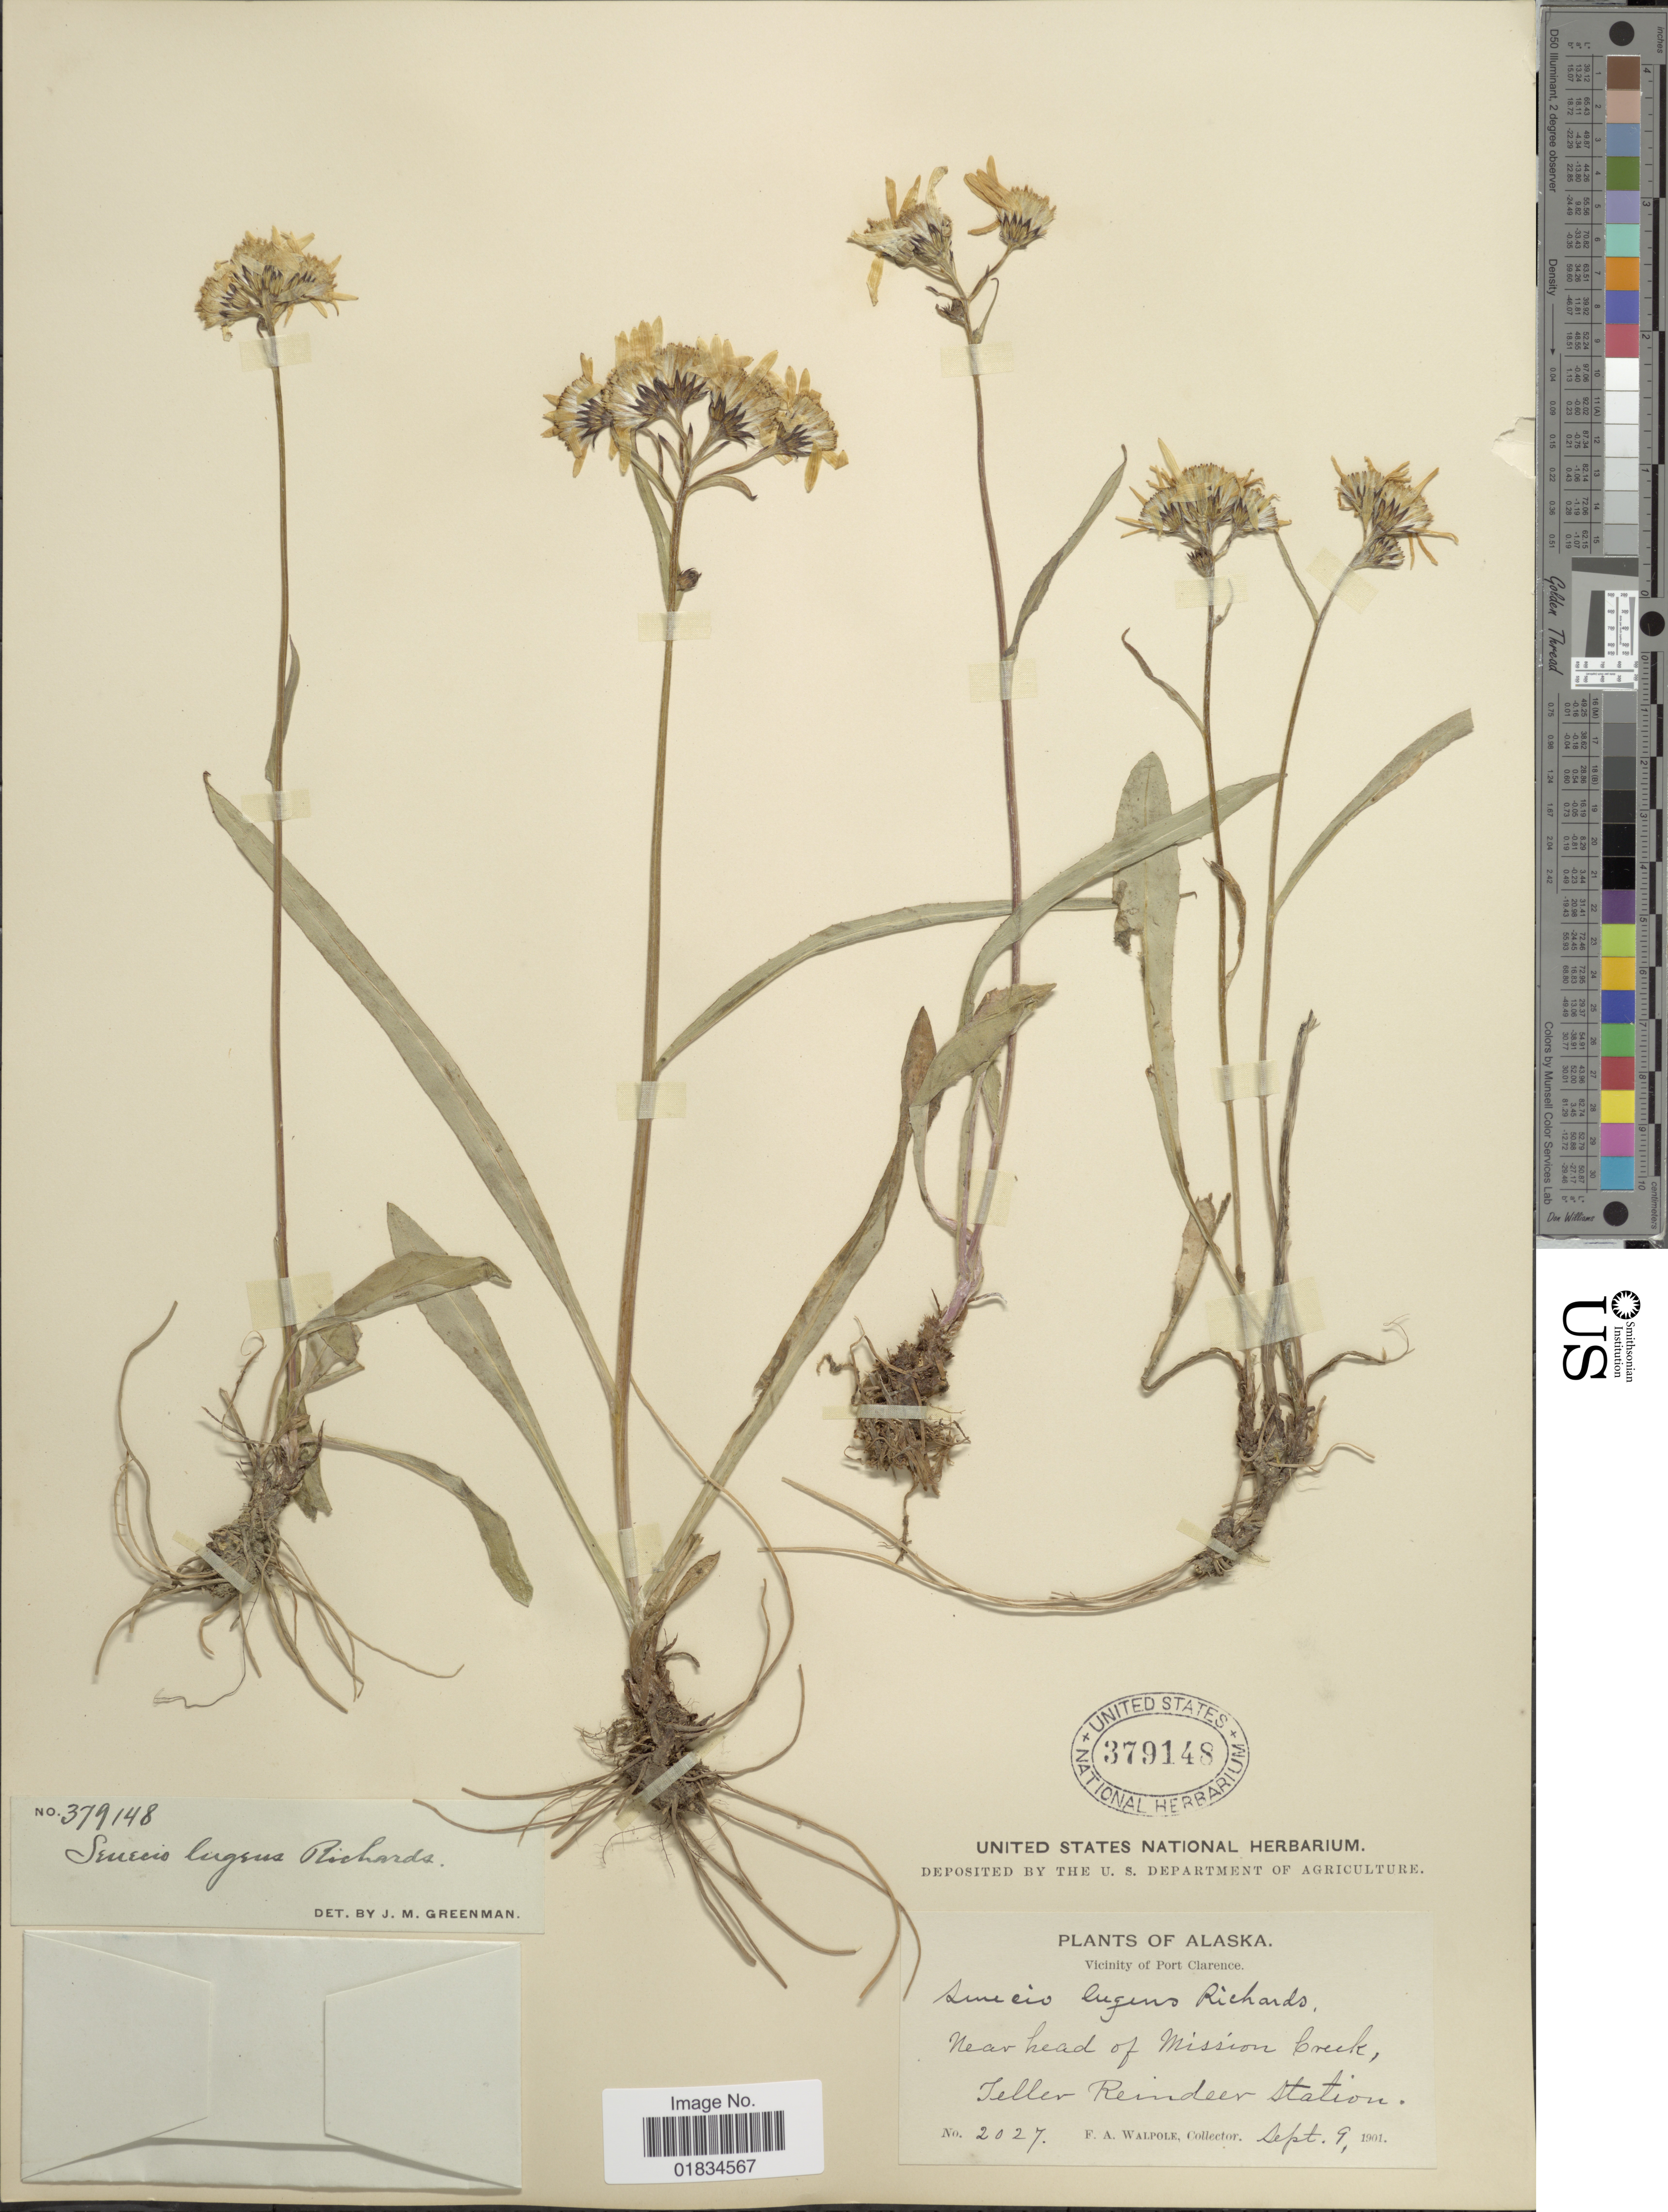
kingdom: Plantae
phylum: Tracheophyta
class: Magnoliopsida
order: Asterales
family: Asteraceae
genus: Senecio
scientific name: Senecio lugens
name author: Richardson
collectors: F. Walpole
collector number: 2027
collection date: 1901-09-09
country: United States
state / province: Alaska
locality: Vicinity of Port Clarence, Near beach, Teller Reindeer Station. Near head of Mission Creek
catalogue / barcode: US 379148